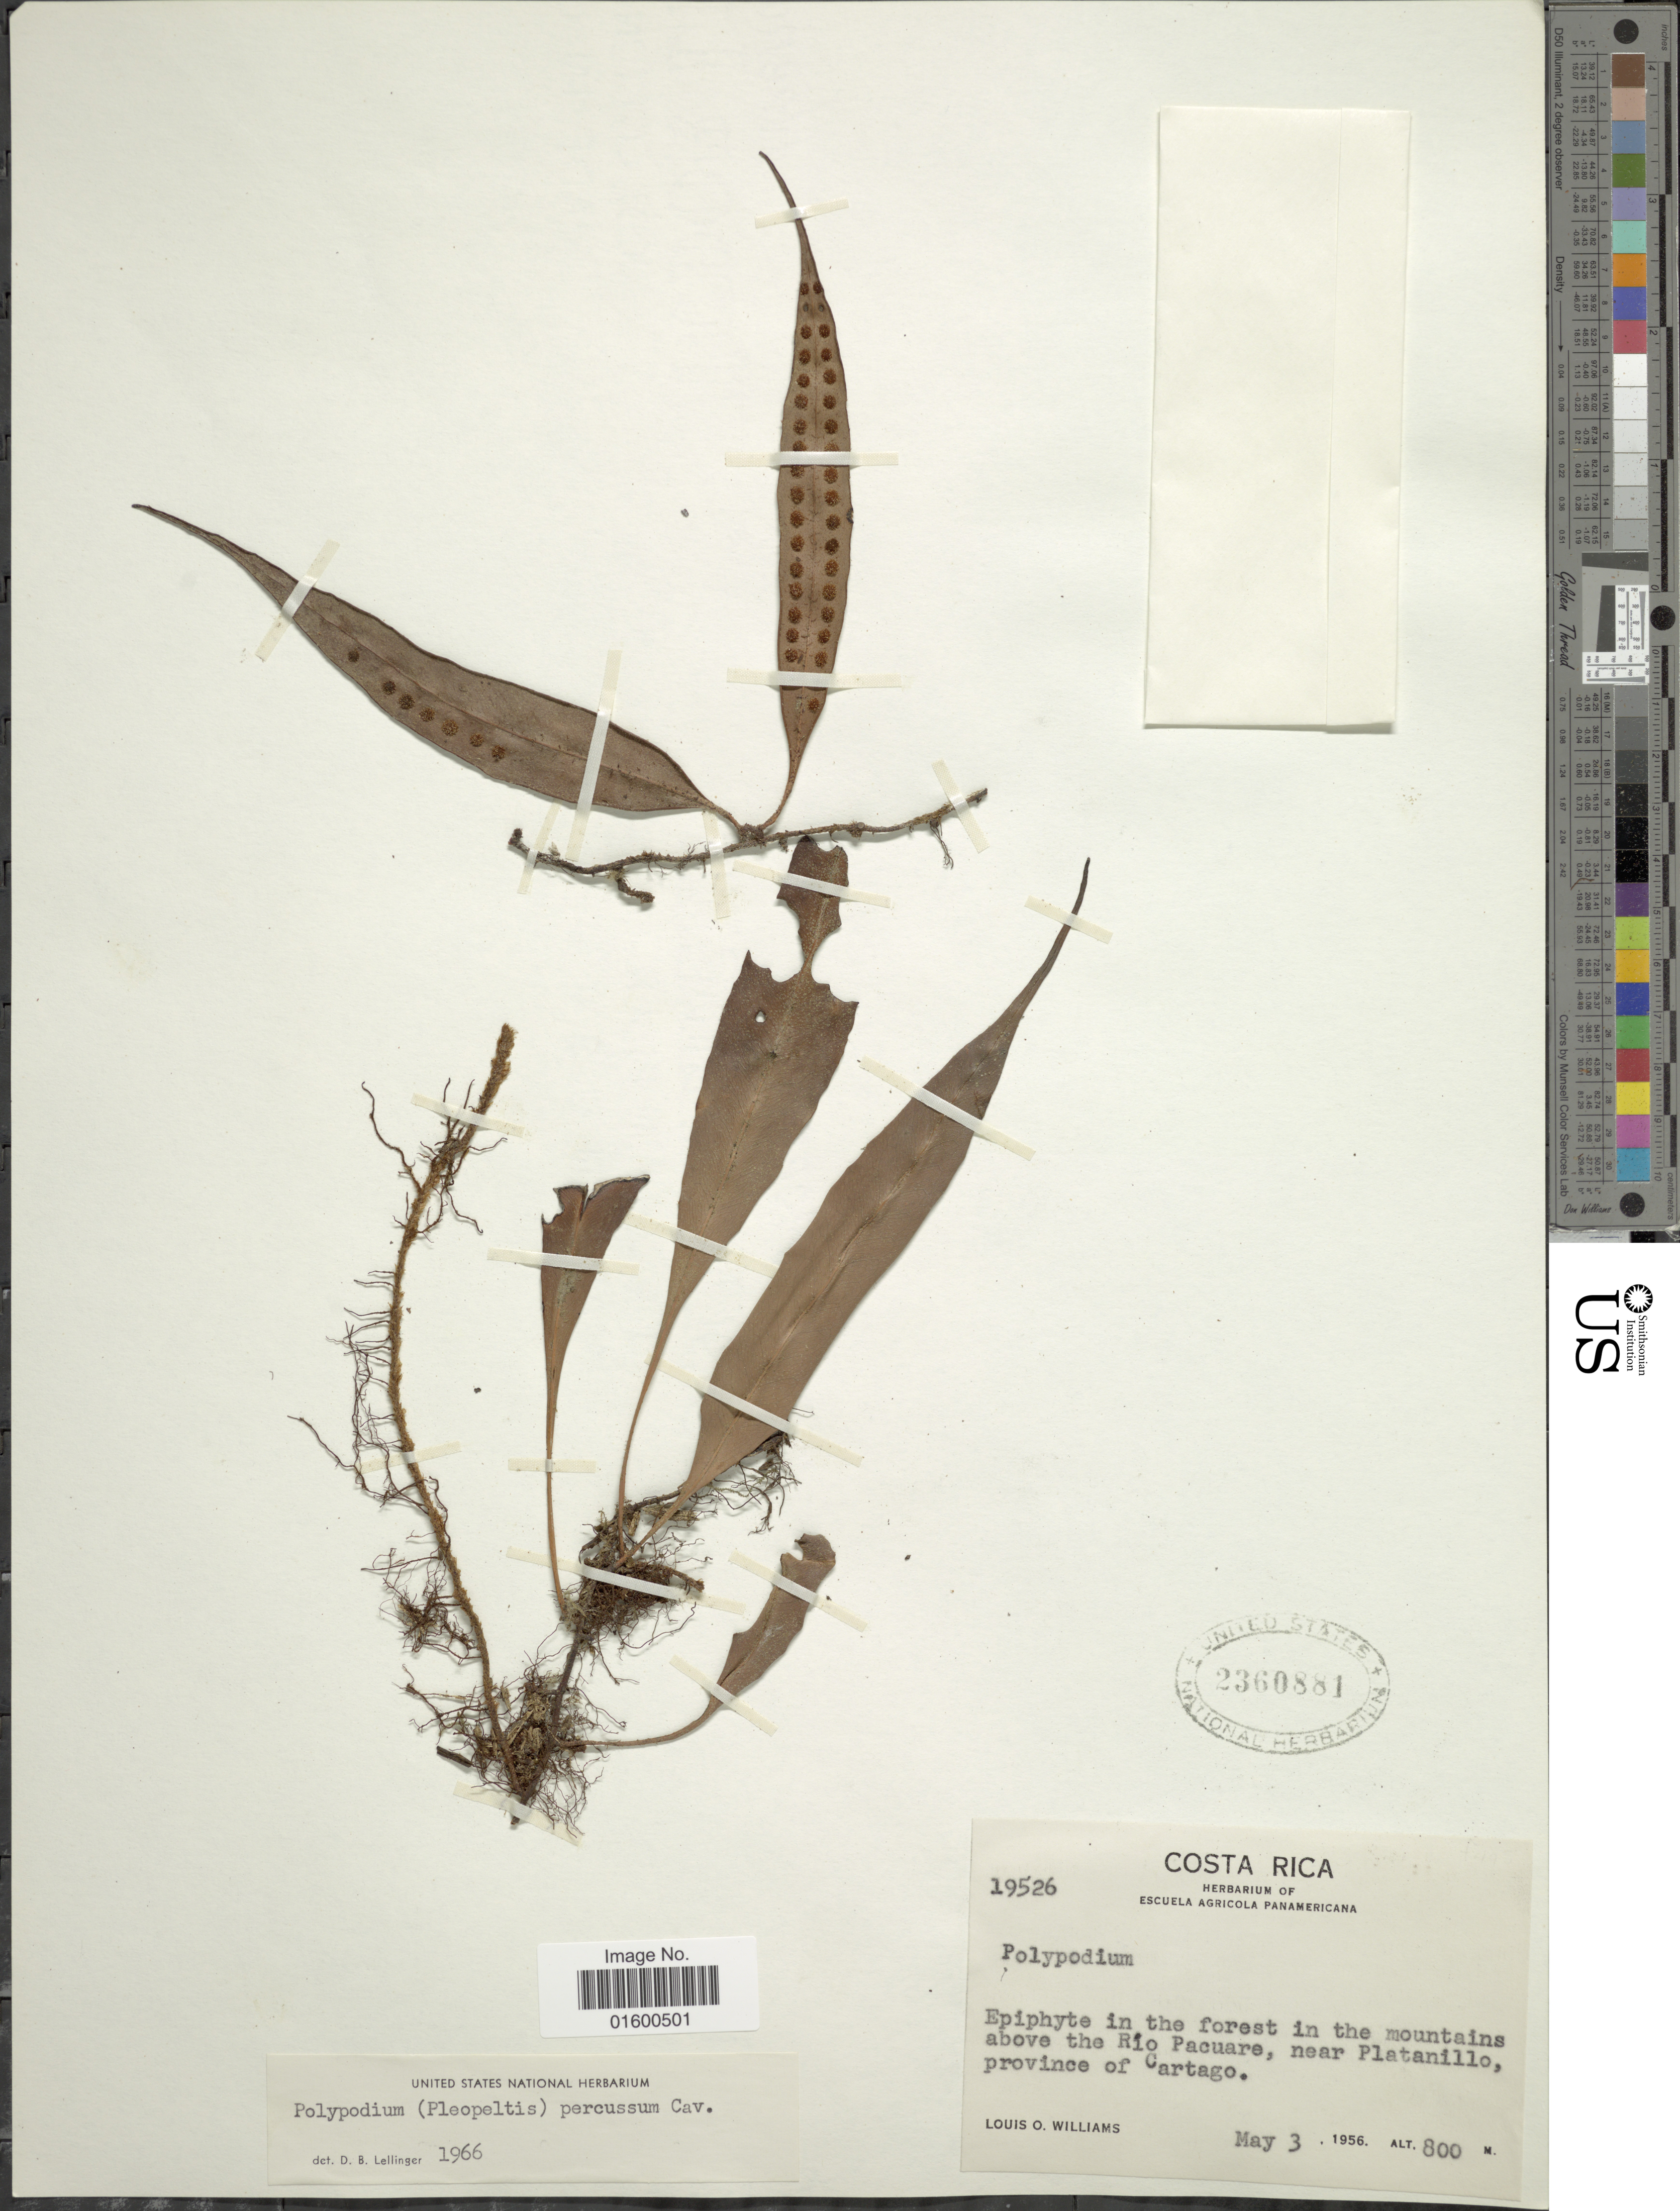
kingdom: Plantae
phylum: Tracheophyta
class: Polypodiopsida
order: Polypodiales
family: Polypodiaceae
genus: Microgramma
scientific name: Microgramma percussa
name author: (Cav.) de la Sota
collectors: L. O. Williams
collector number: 19526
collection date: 1956-05-03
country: Costa Rica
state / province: Cartago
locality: Above the Rio Pacuare, near Platanillo, province of Cartago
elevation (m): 800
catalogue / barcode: US 2360881